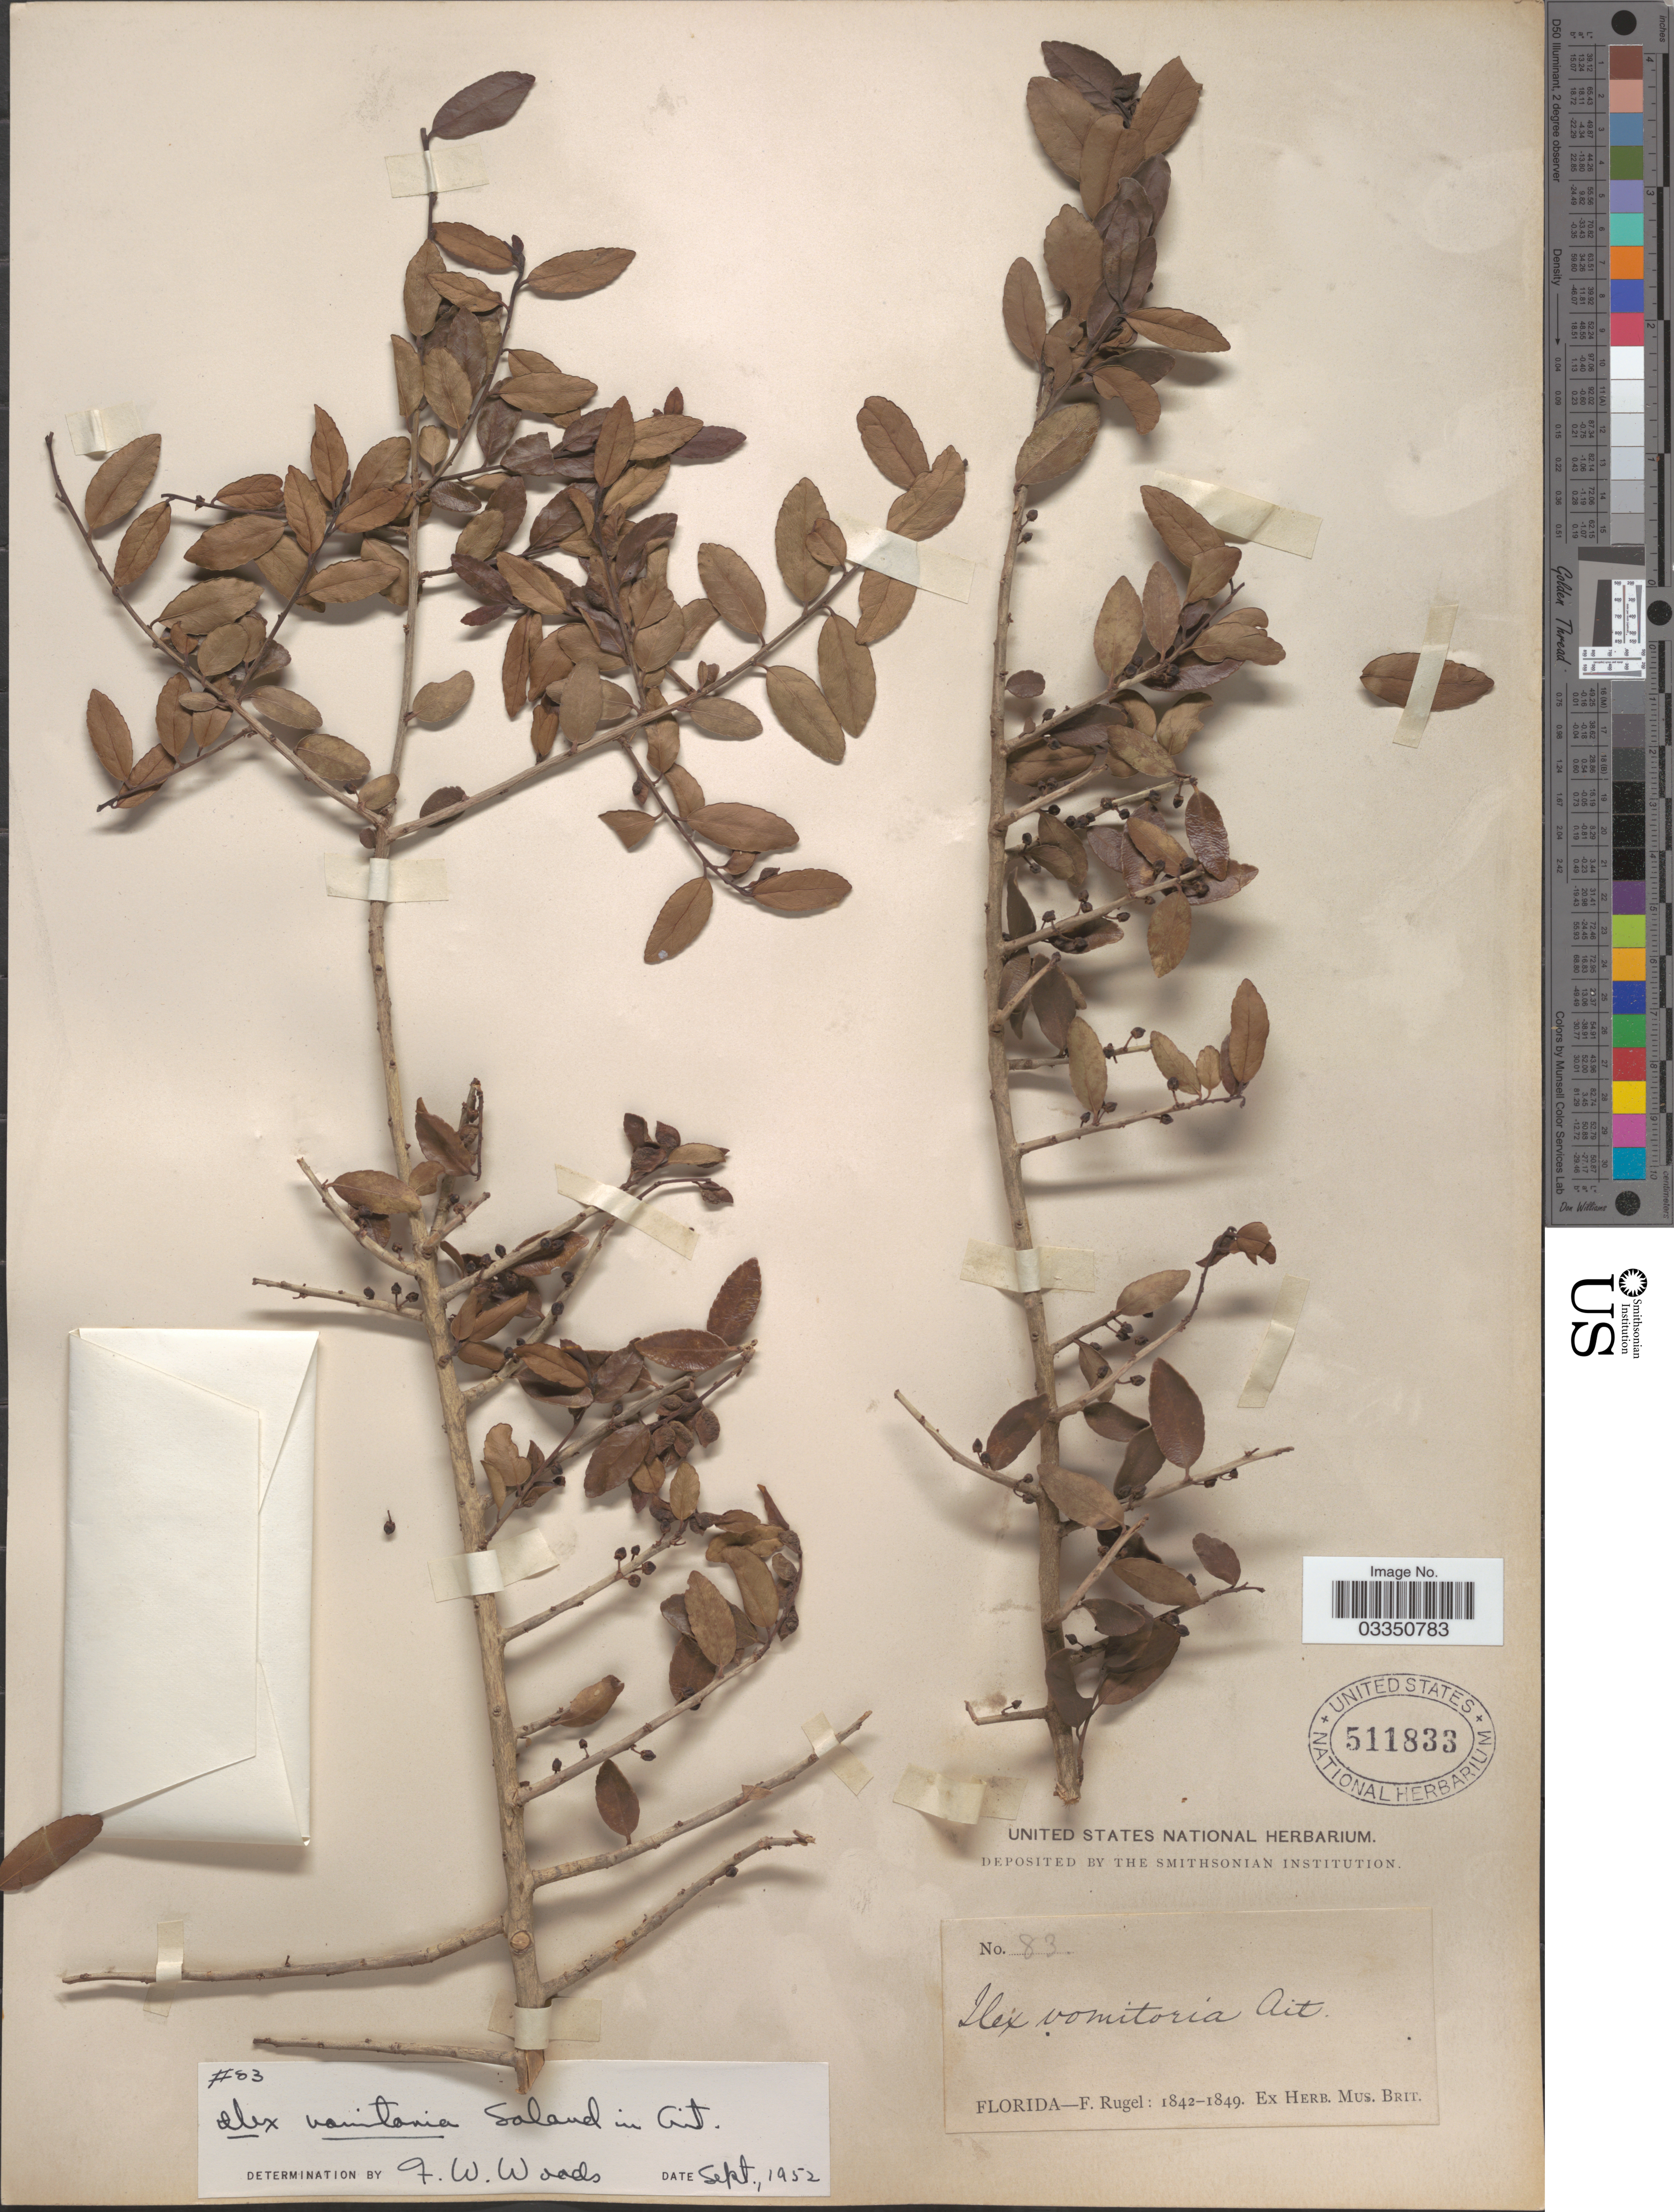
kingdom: Plantae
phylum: Tracheophyta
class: Magnoliopsida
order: Aquifoliales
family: Aquifoliaceae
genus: Ilex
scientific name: Ilex vomitoria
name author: Aiton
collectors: F. Rugel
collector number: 83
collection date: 1842/1849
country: United States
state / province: Florida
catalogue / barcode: US 511833